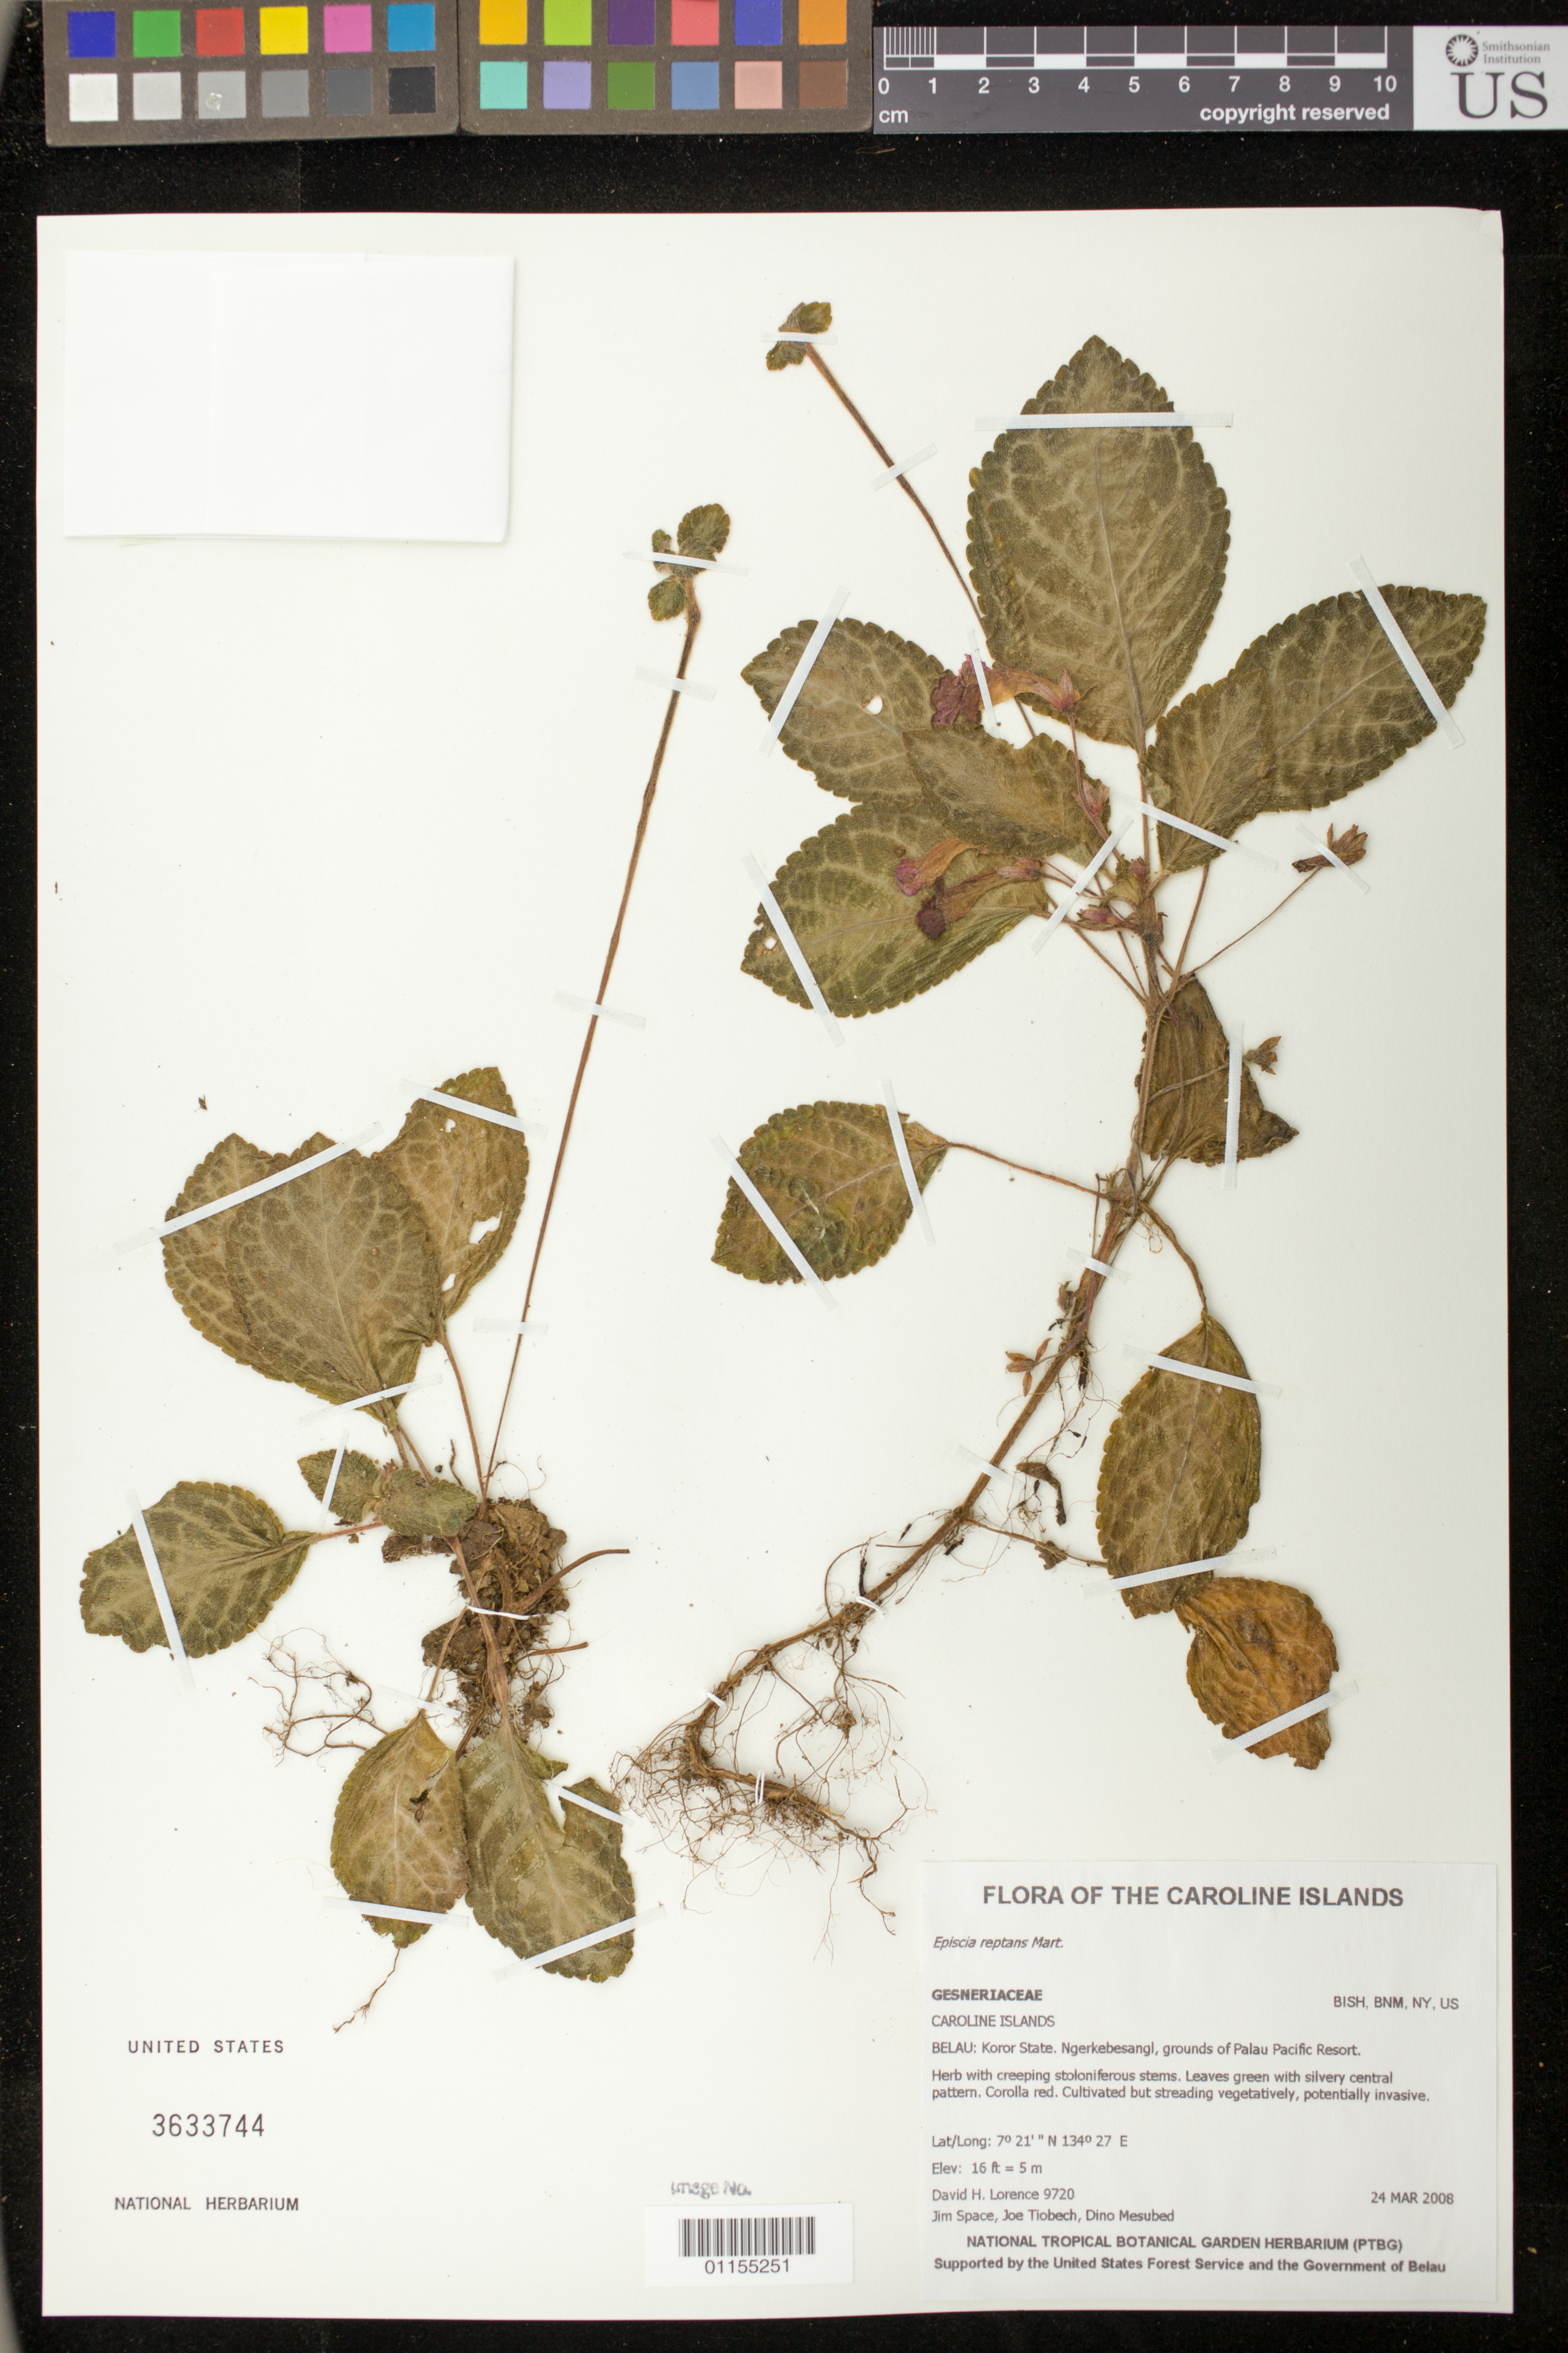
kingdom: Plantae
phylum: Tracheophyta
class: Magnoliopsida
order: Lamiales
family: Gesneriaceae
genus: Episcia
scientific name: Episcia reptans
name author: Mart.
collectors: D. Lorence, J. Space, J. Tiobech & D. Mesubed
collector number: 9720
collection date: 2008-03-24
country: Palau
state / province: Koror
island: Oreor [Koror] I.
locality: Ngerkebesangl, grounds of Palau Pacific Resort.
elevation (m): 5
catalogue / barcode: US 3633744